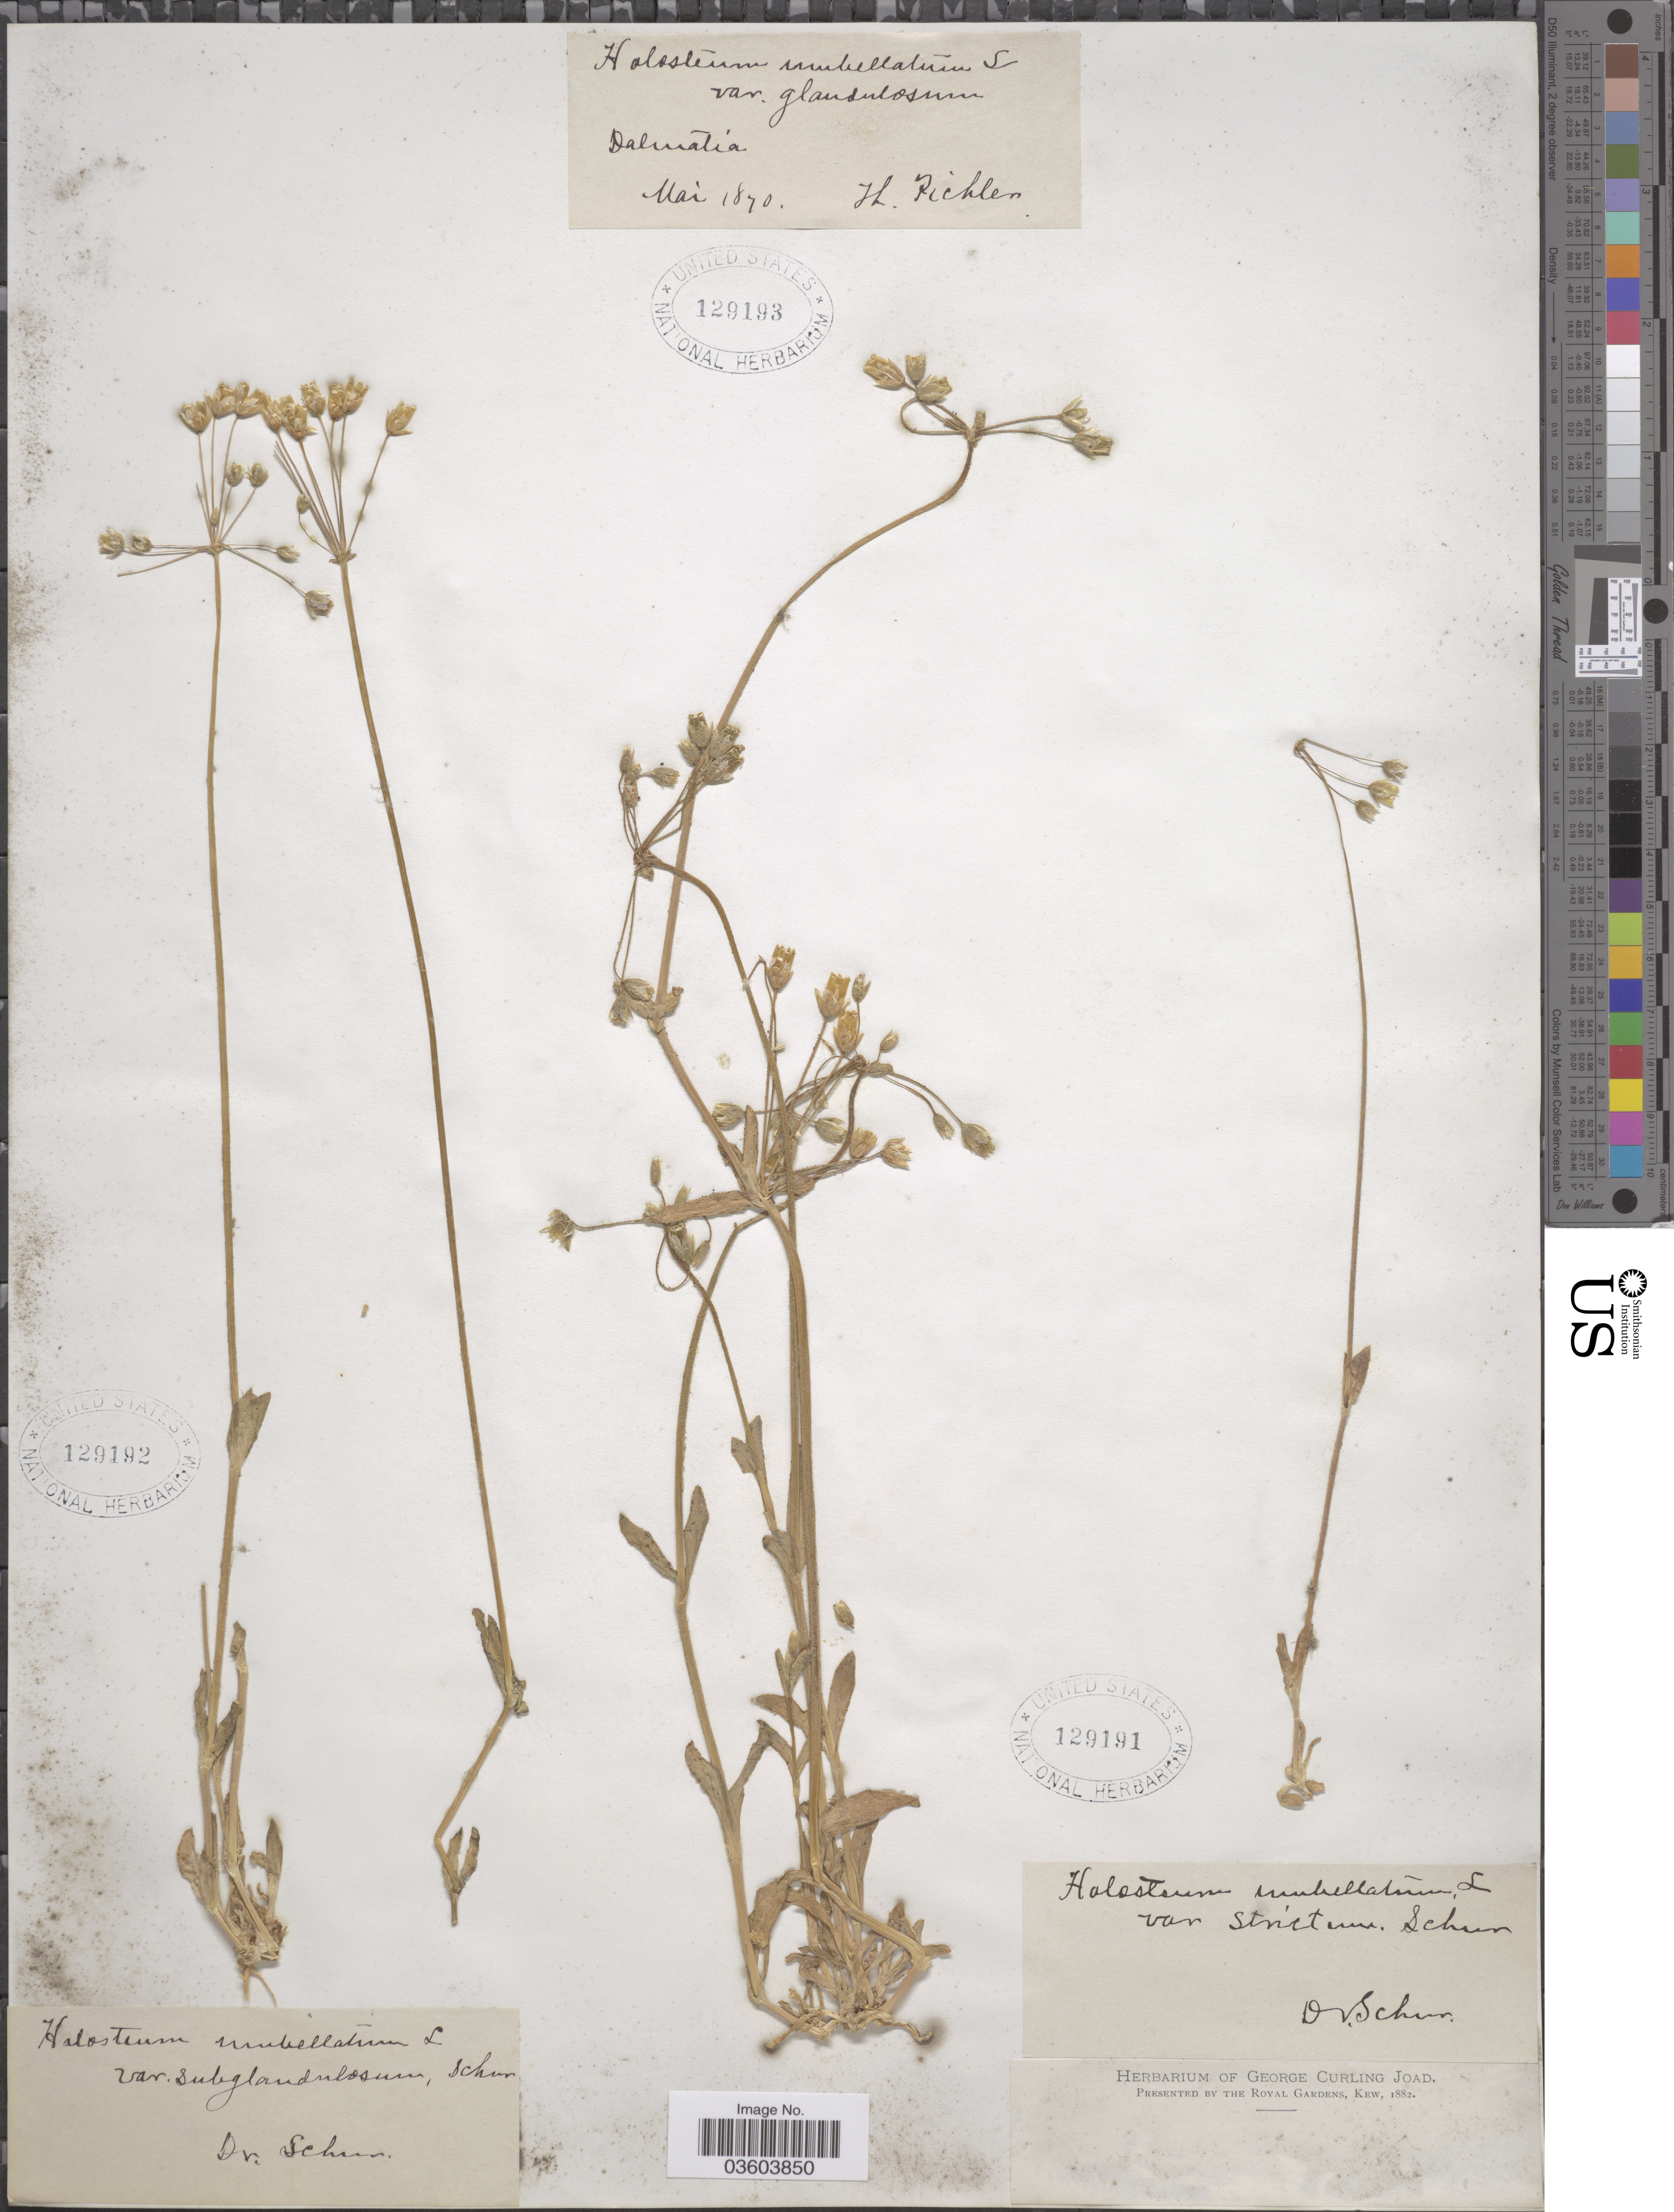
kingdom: Plantae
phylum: Tracheophyta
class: Magnoliopsida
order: Caryophyllales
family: Caryophyllaceae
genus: Holosteum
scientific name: Holosteum umbellatum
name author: L.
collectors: Schur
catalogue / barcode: US 129191-3